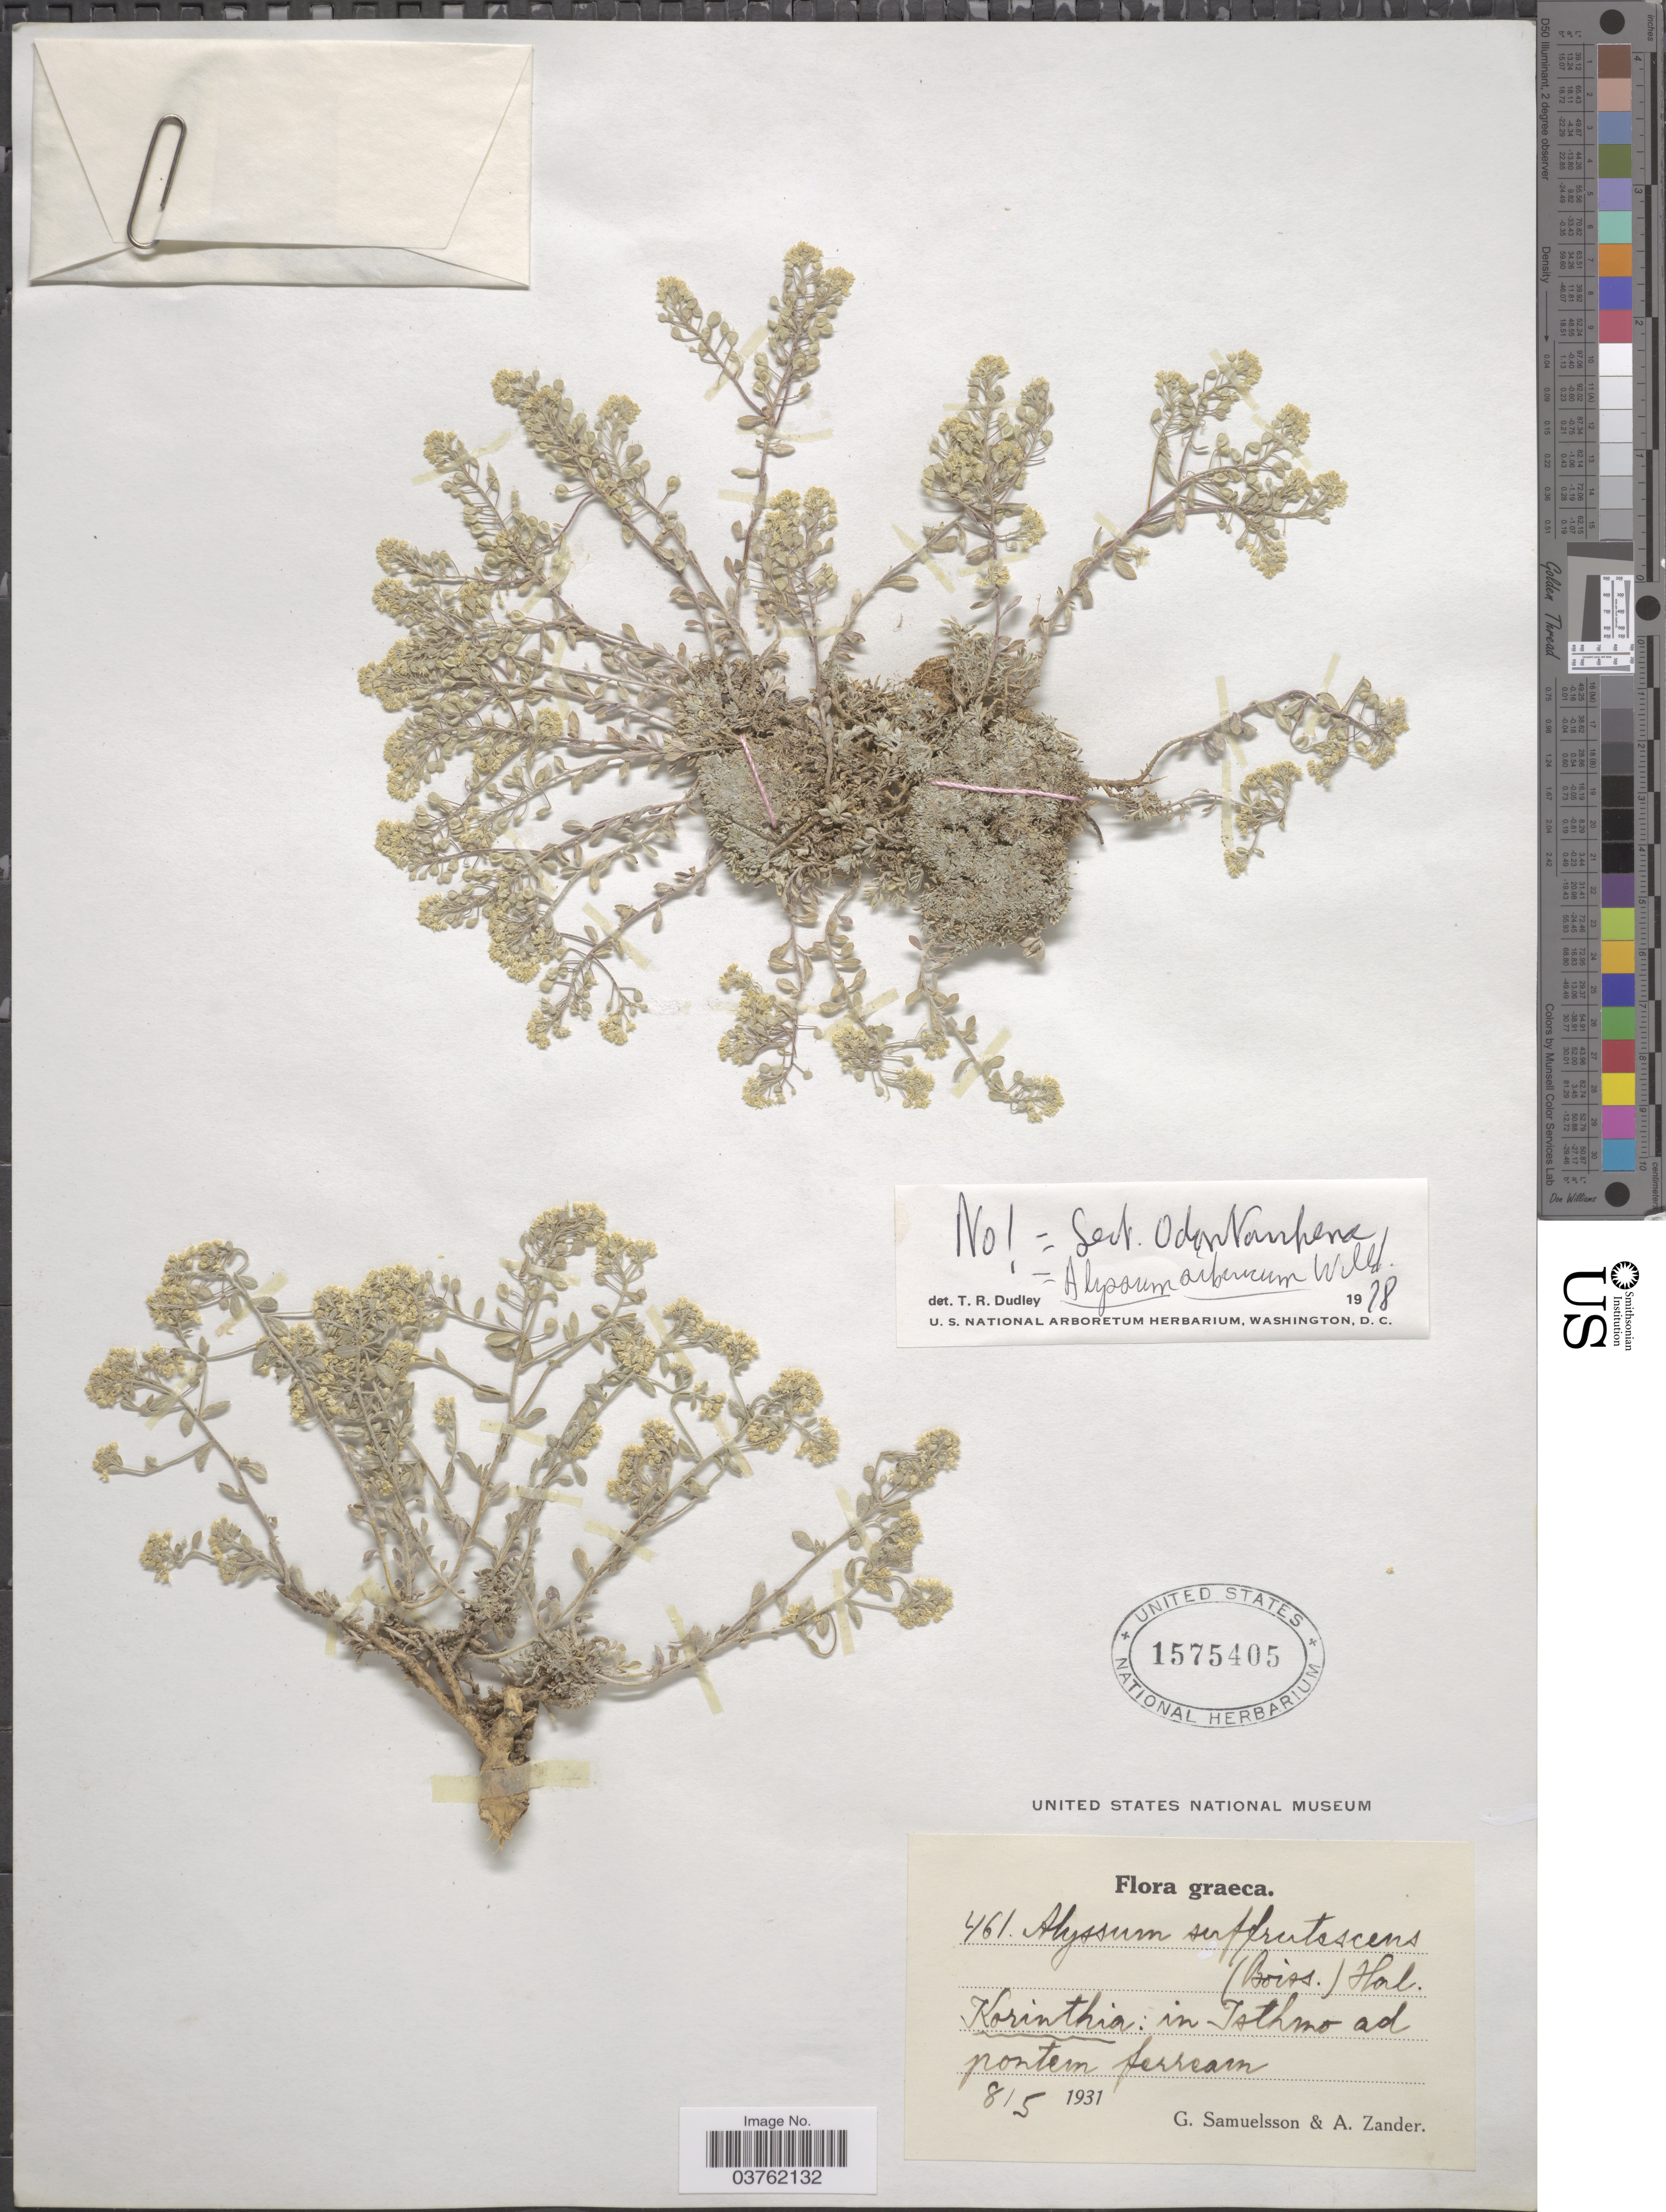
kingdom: Plantae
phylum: Tracheophyta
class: Magnoliopsida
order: Brassicales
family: Brassicaceae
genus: Alyssum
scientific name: Alyssum sibiricum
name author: Willd.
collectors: G. Samuelsson & A. Zander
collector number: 461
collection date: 1931-05-08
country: Greece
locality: Korinthia: in Isthmo ad pontem ferream.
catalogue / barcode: US 1575405